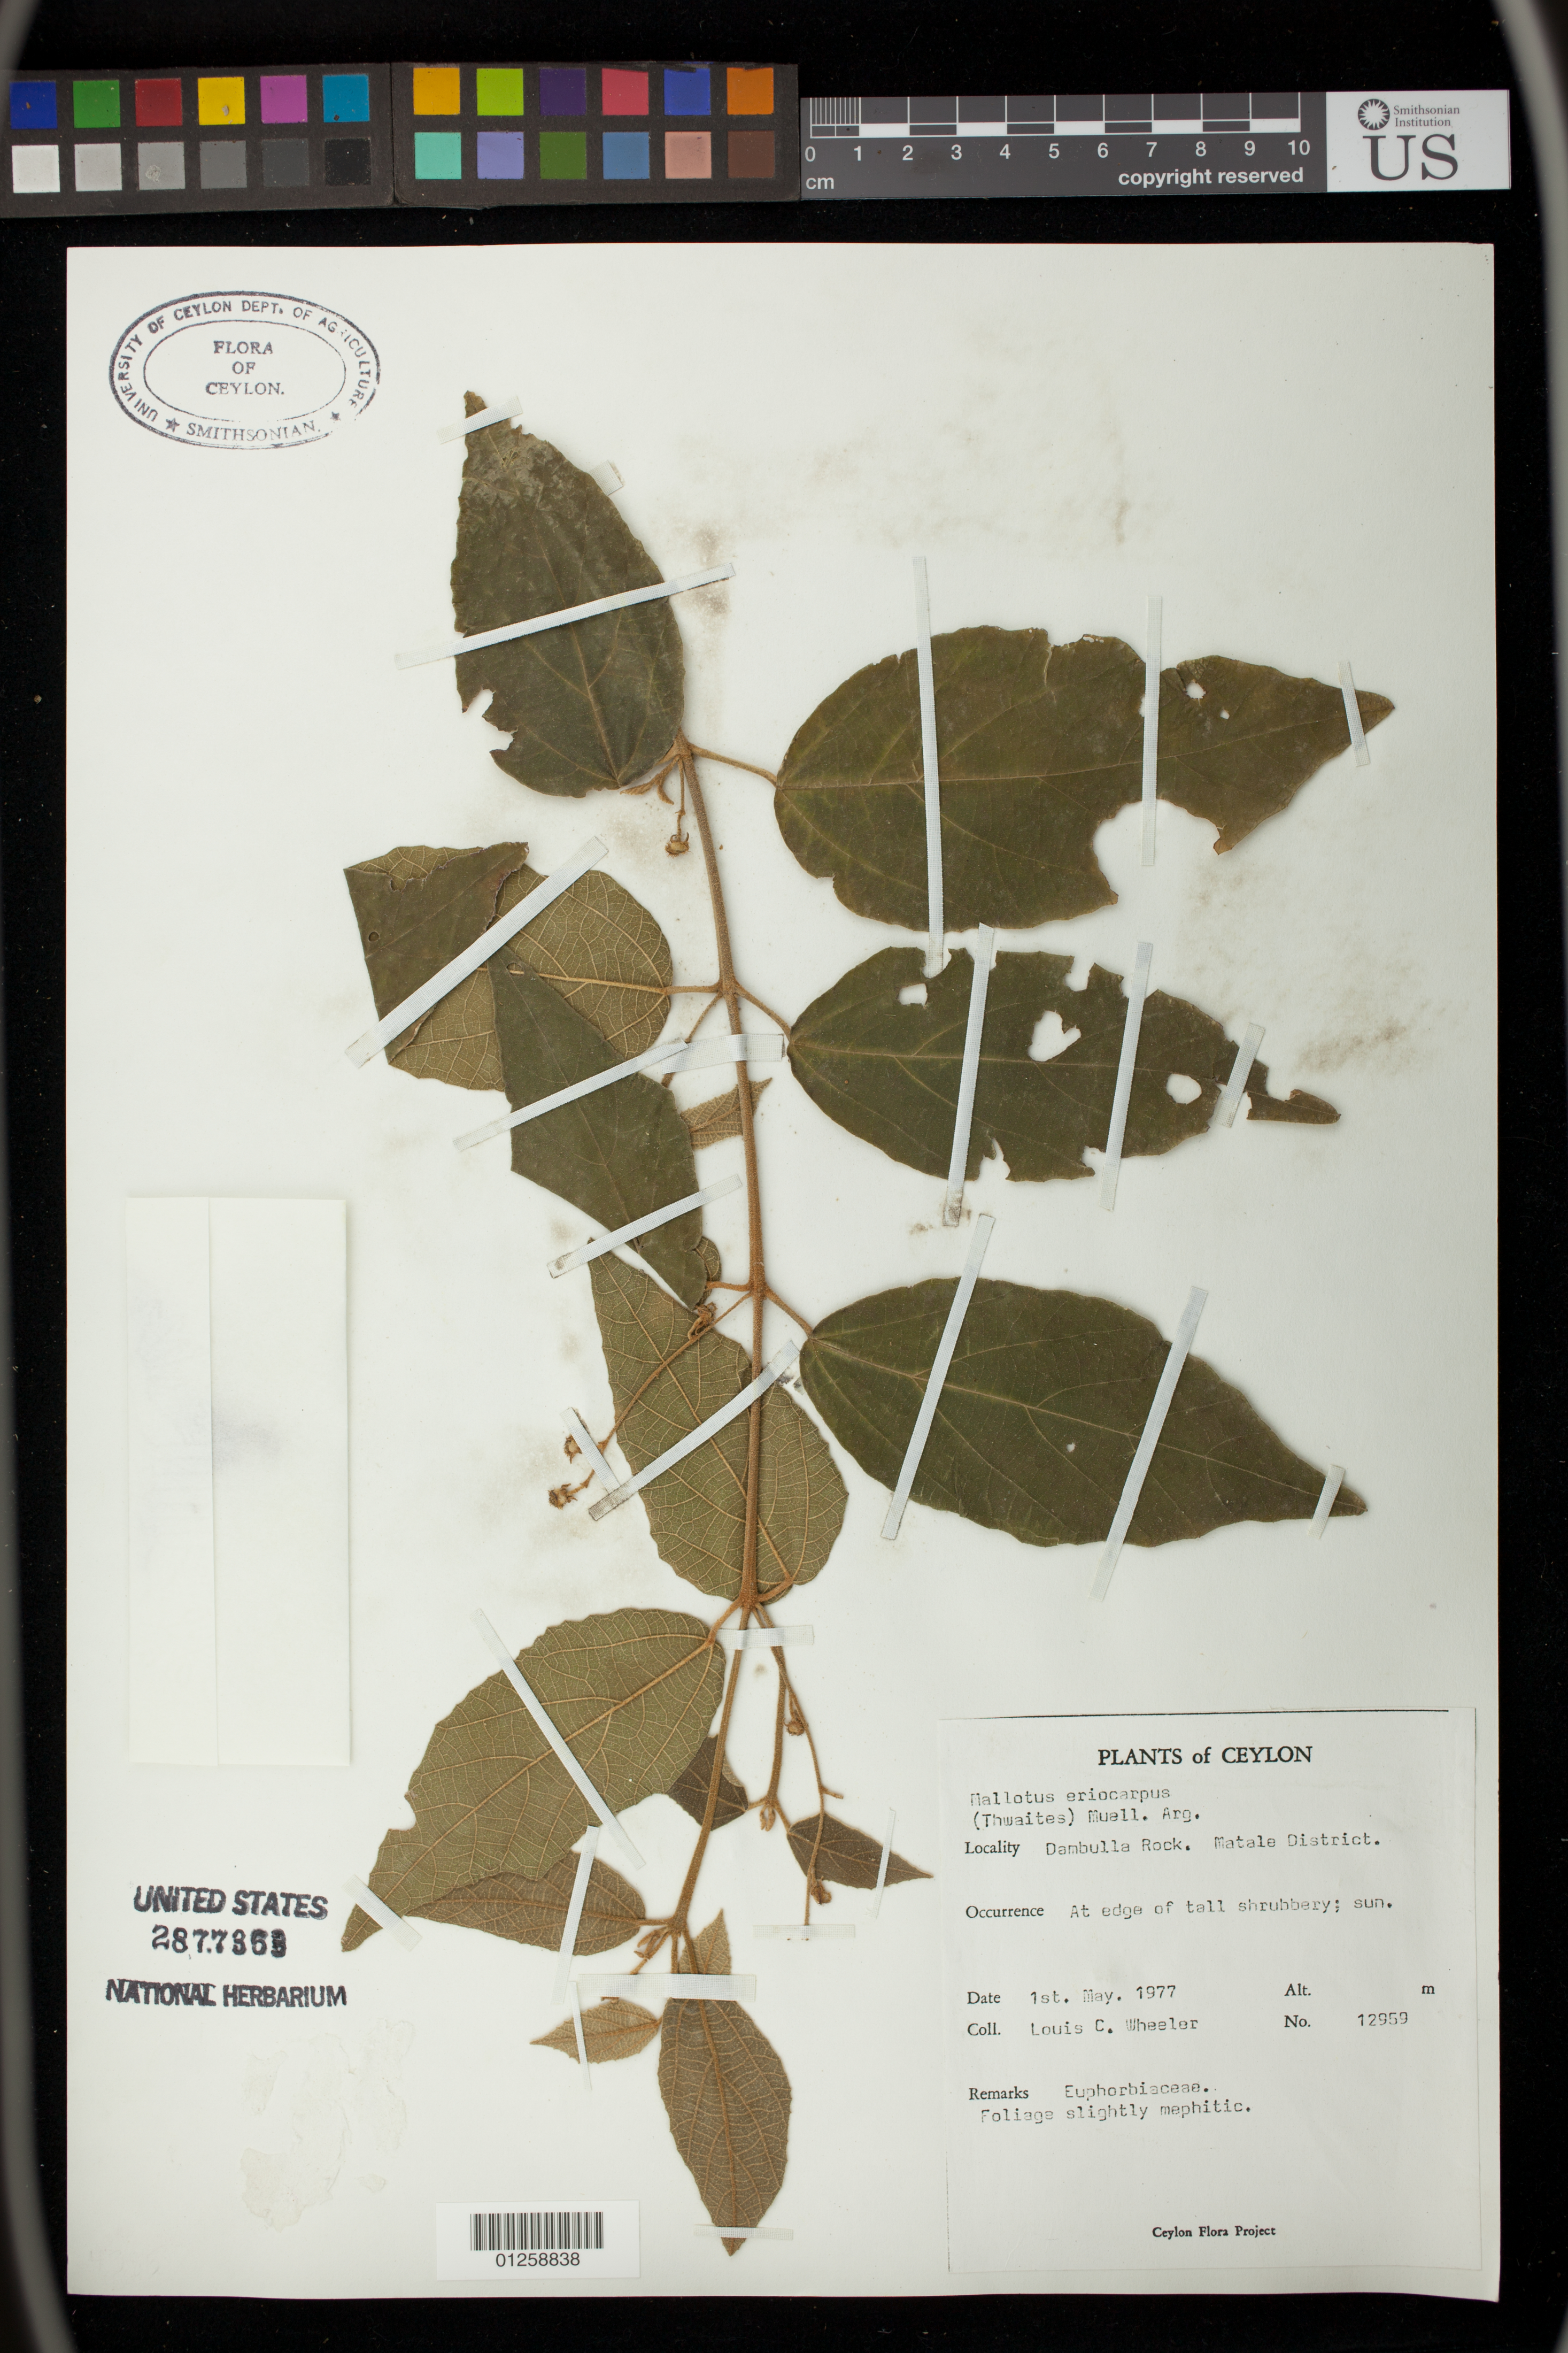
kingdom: Plantae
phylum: Tracheophyta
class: Magnoliopsida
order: Malpighiales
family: Euphorbiaceae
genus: Mallotus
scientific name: Mallotus eriocarpus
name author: (Thwaites) Müll. Arg.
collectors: L. C. Wheeler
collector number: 12959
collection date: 1977-05-01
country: Sri Lanka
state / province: Central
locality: Dambulla Rock.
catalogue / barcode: US 2877363